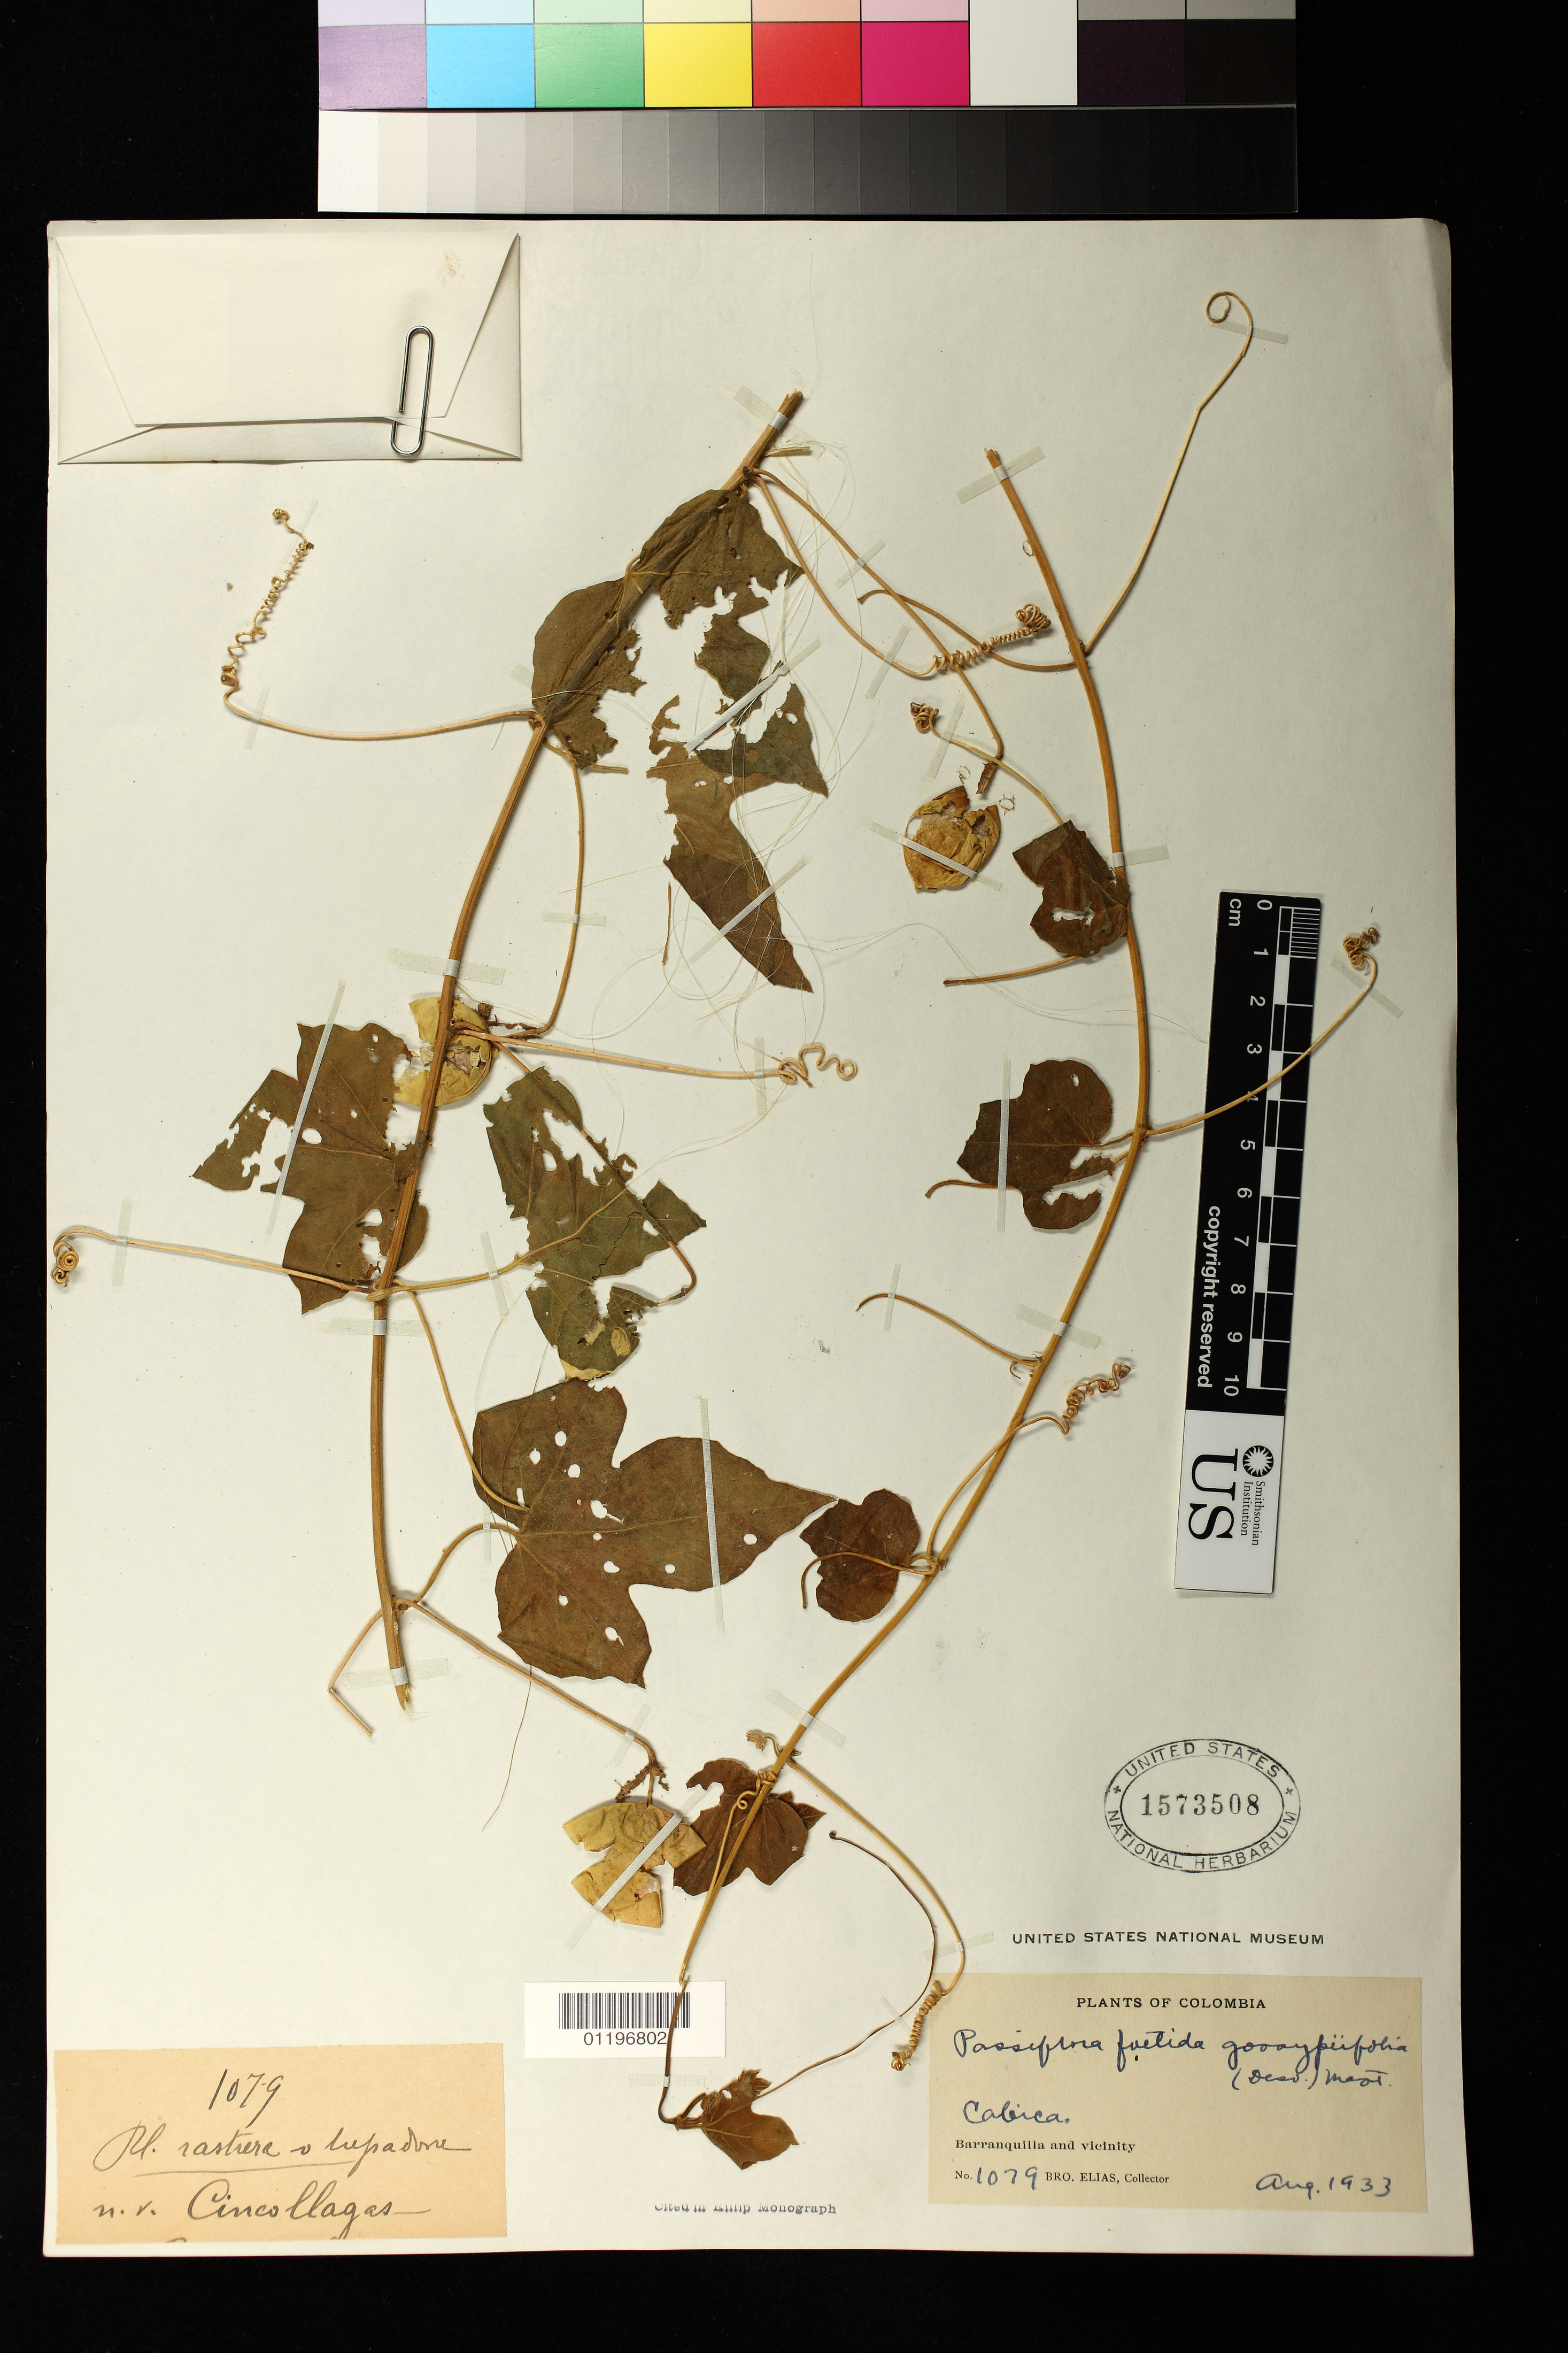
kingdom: Plantae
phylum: Tracheophyta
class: Magnoliopsida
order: Malpighiales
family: Passifloraceae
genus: Passiflora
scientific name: Passiflora foetida var. gossypiifolia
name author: (Desv.) Mast.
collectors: Bro. Elias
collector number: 1079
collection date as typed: Aug 1933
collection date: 1933-08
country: Colombia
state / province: Atlántico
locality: Barranquilla and vicinity: Cabica.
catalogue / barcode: US 1573508